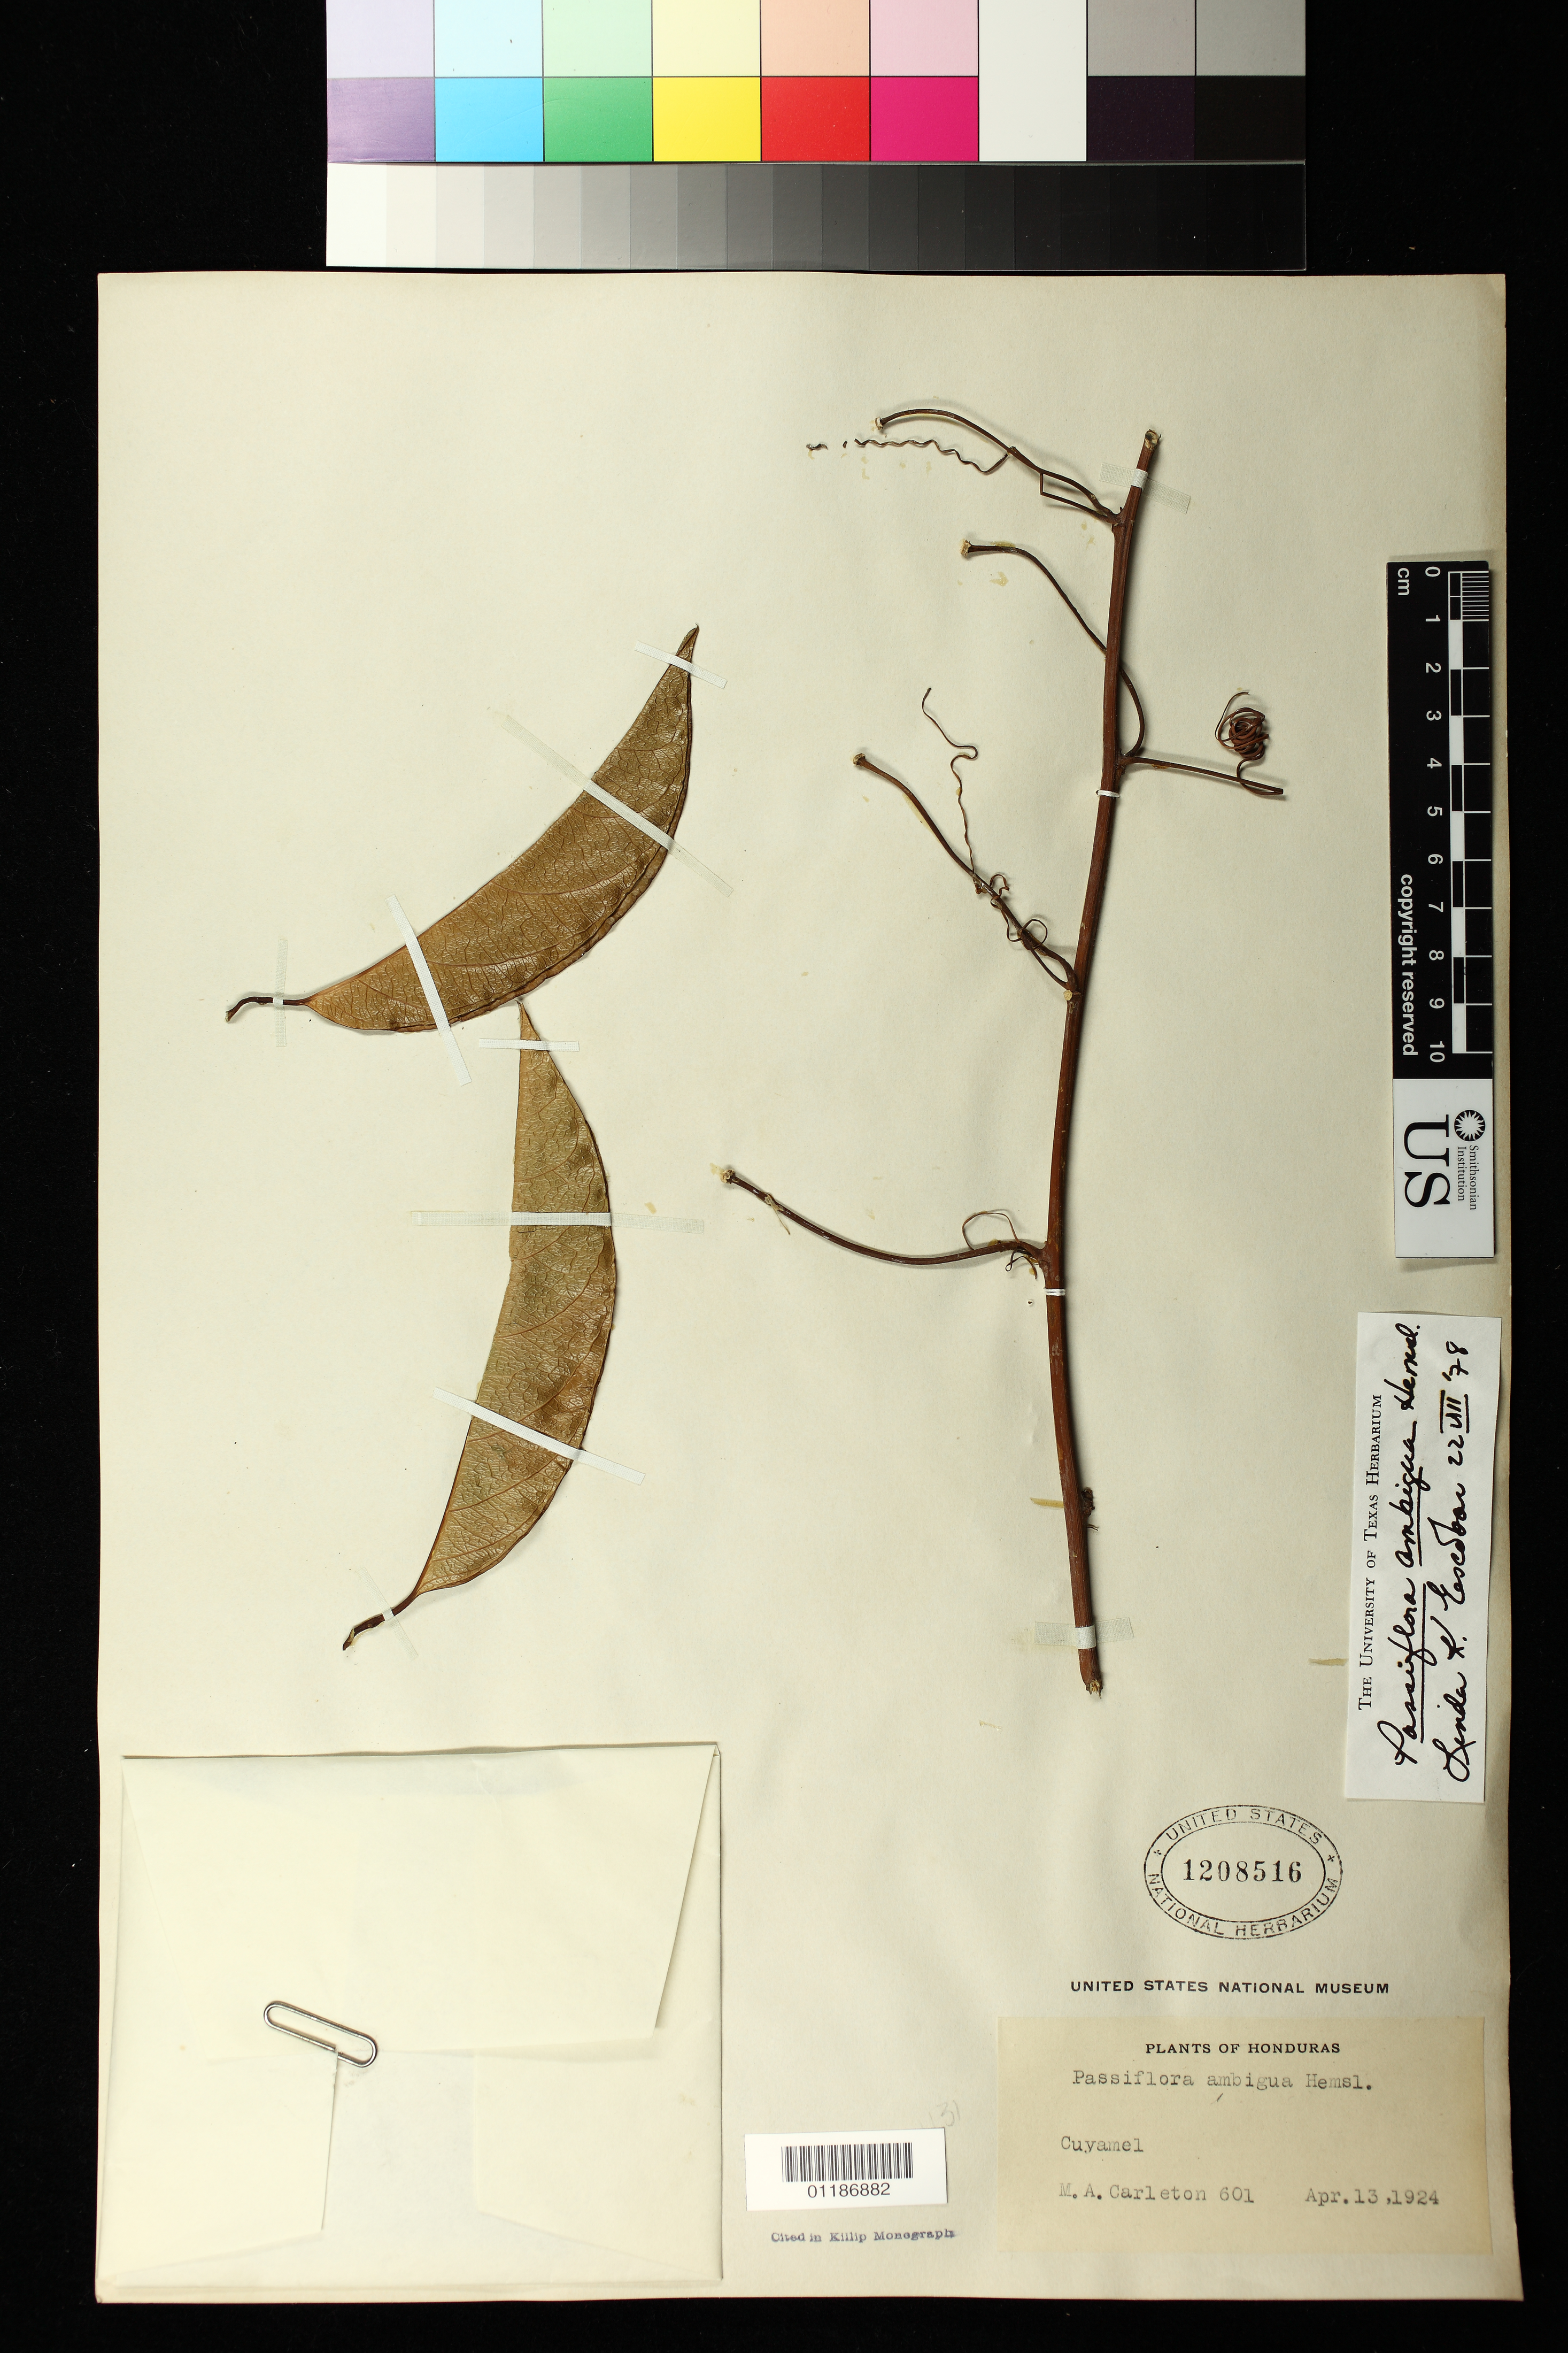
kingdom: Plantae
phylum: Tracheophyta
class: Magnoliopsida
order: Malpighiales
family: Passifloraceae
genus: Passiflora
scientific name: Passiflora ambigua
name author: Hemsl.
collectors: M. A. Carleton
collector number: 601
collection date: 1924-04-13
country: Honduras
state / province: Cortés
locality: Cuyamel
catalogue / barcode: US 1208516